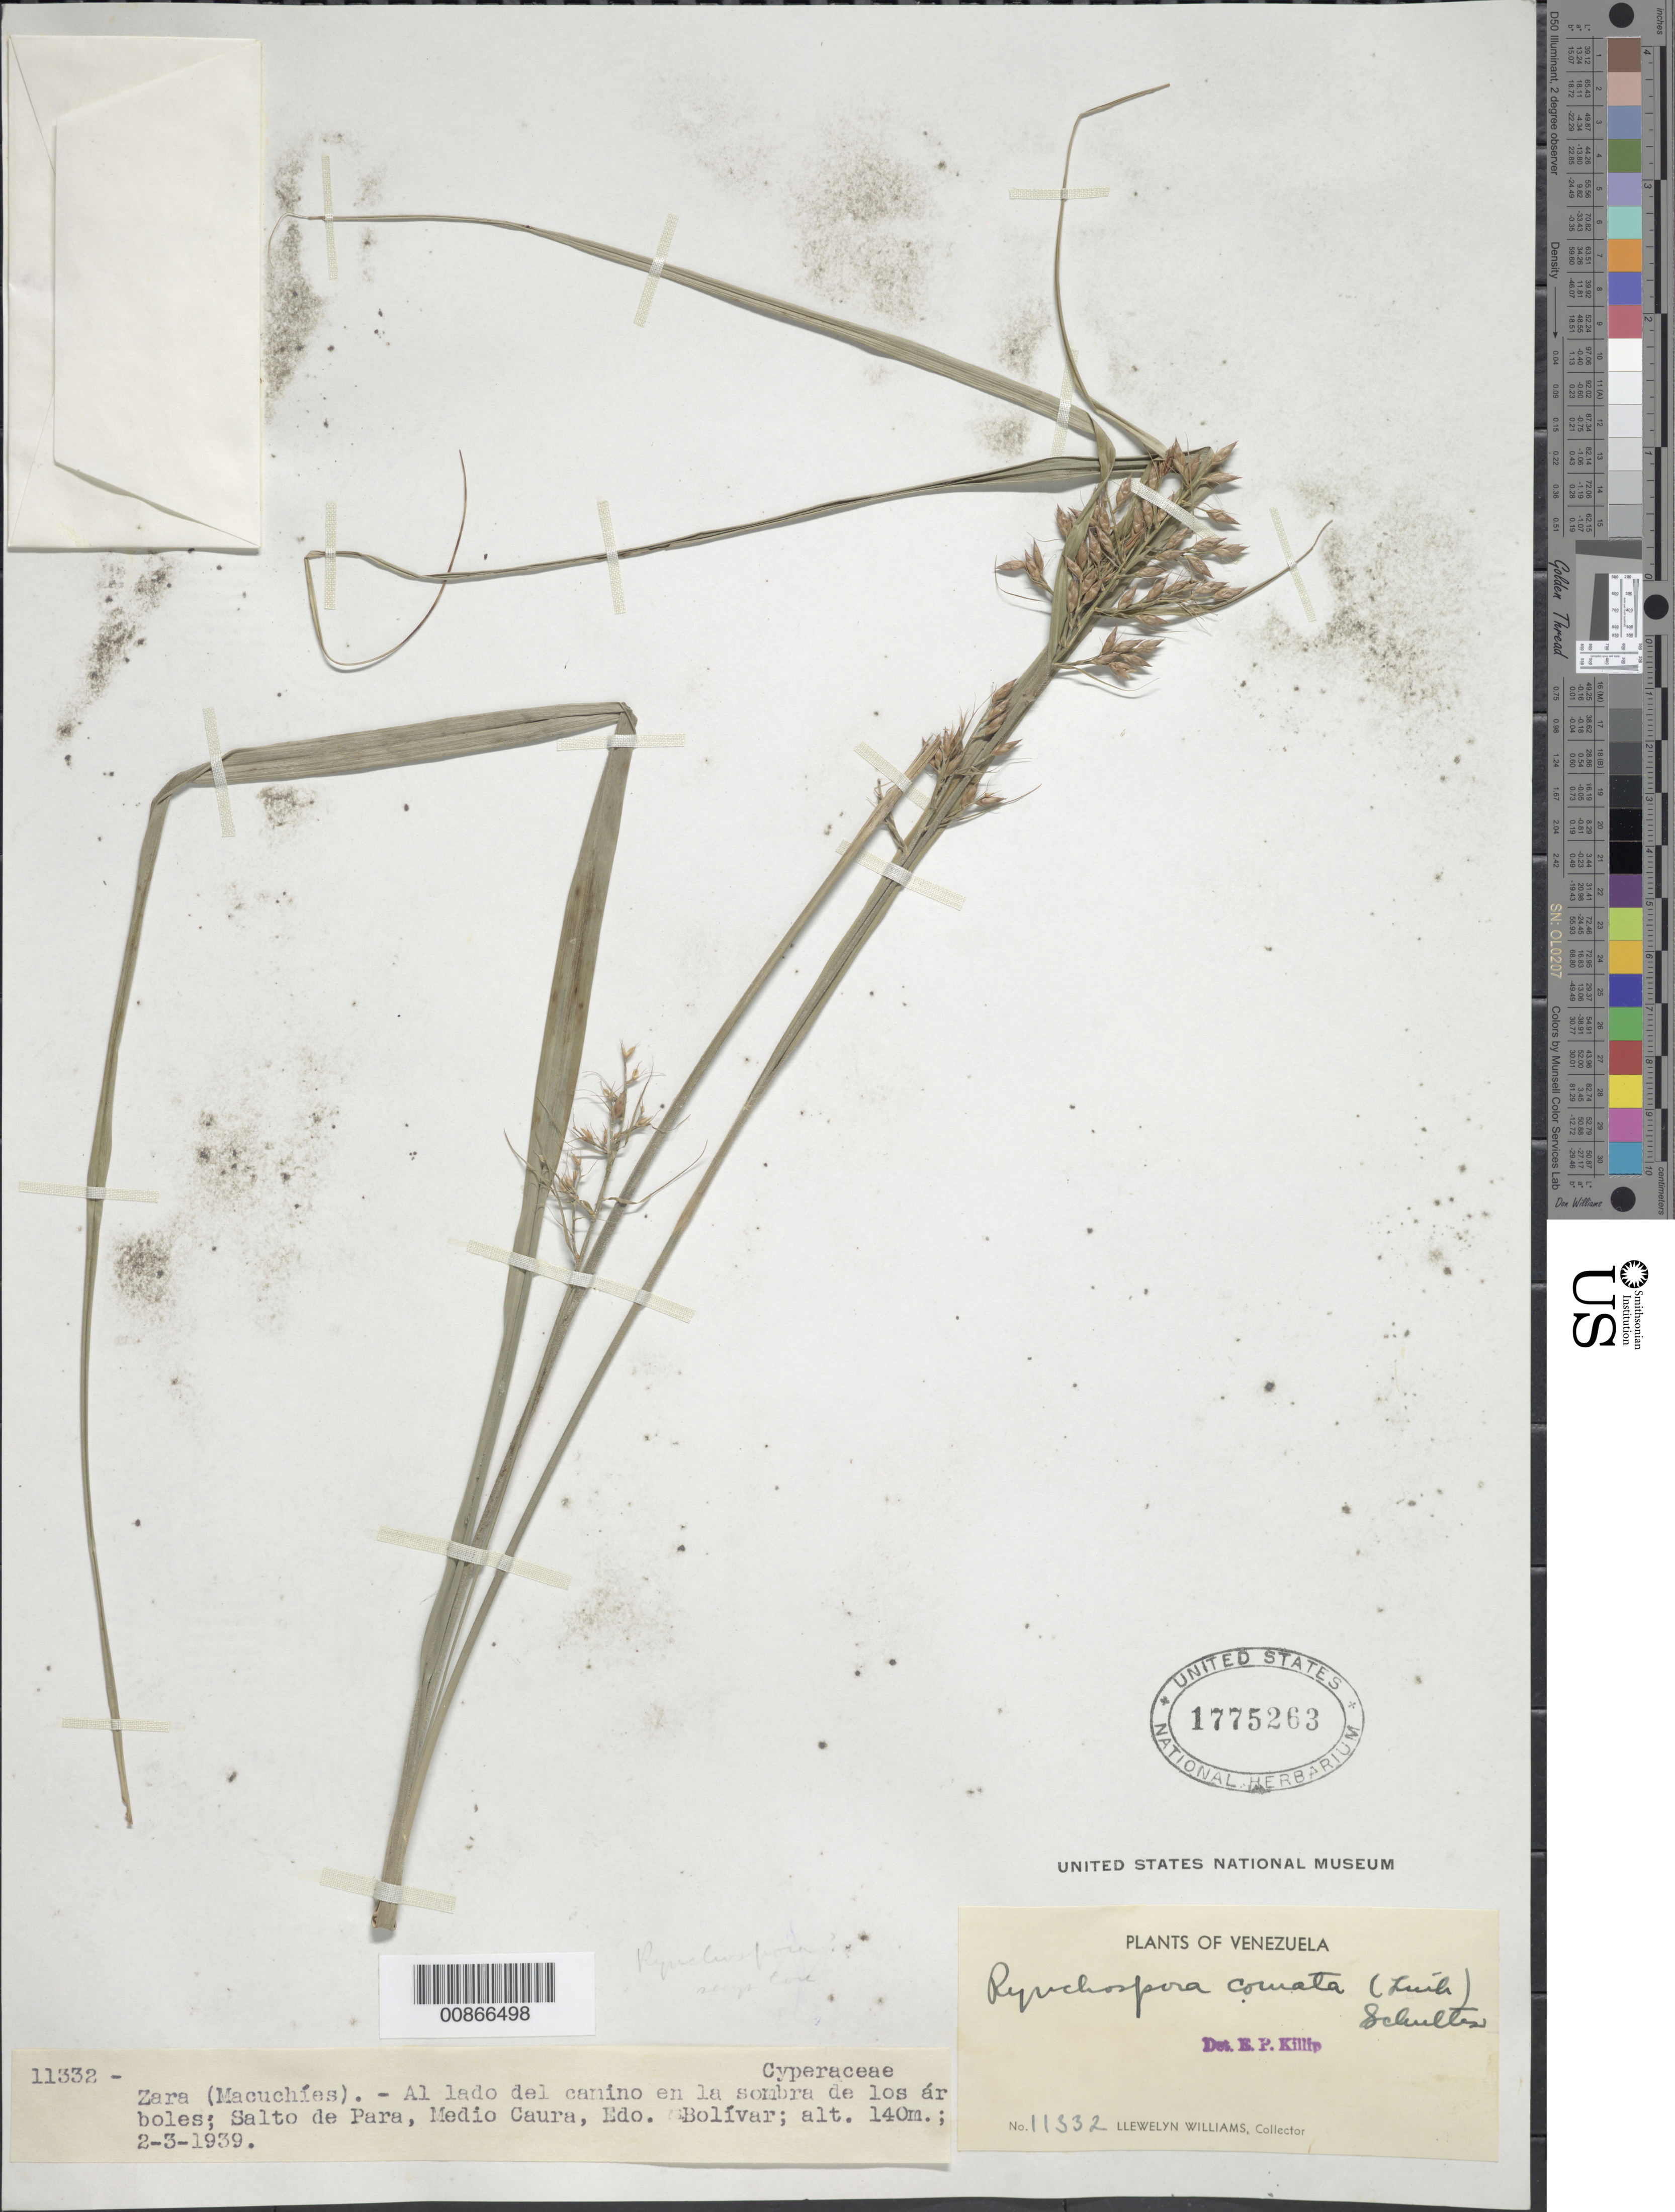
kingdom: Plantae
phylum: Tracheophyta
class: Liliopsida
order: Poales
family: Cyperaceae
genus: Rhynchospora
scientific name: Rhynchospora comata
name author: (Link) Schult.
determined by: Killip, Ellsworth P.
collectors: Ll. Williams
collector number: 11332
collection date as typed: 2-Mar-39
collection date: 1939-03-02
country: Venezuela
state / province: Bolívar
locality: Salto de Para, Medio Caura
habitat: Lado del camino en la sombra de los arboles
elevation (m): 140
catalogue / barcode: US 1775263